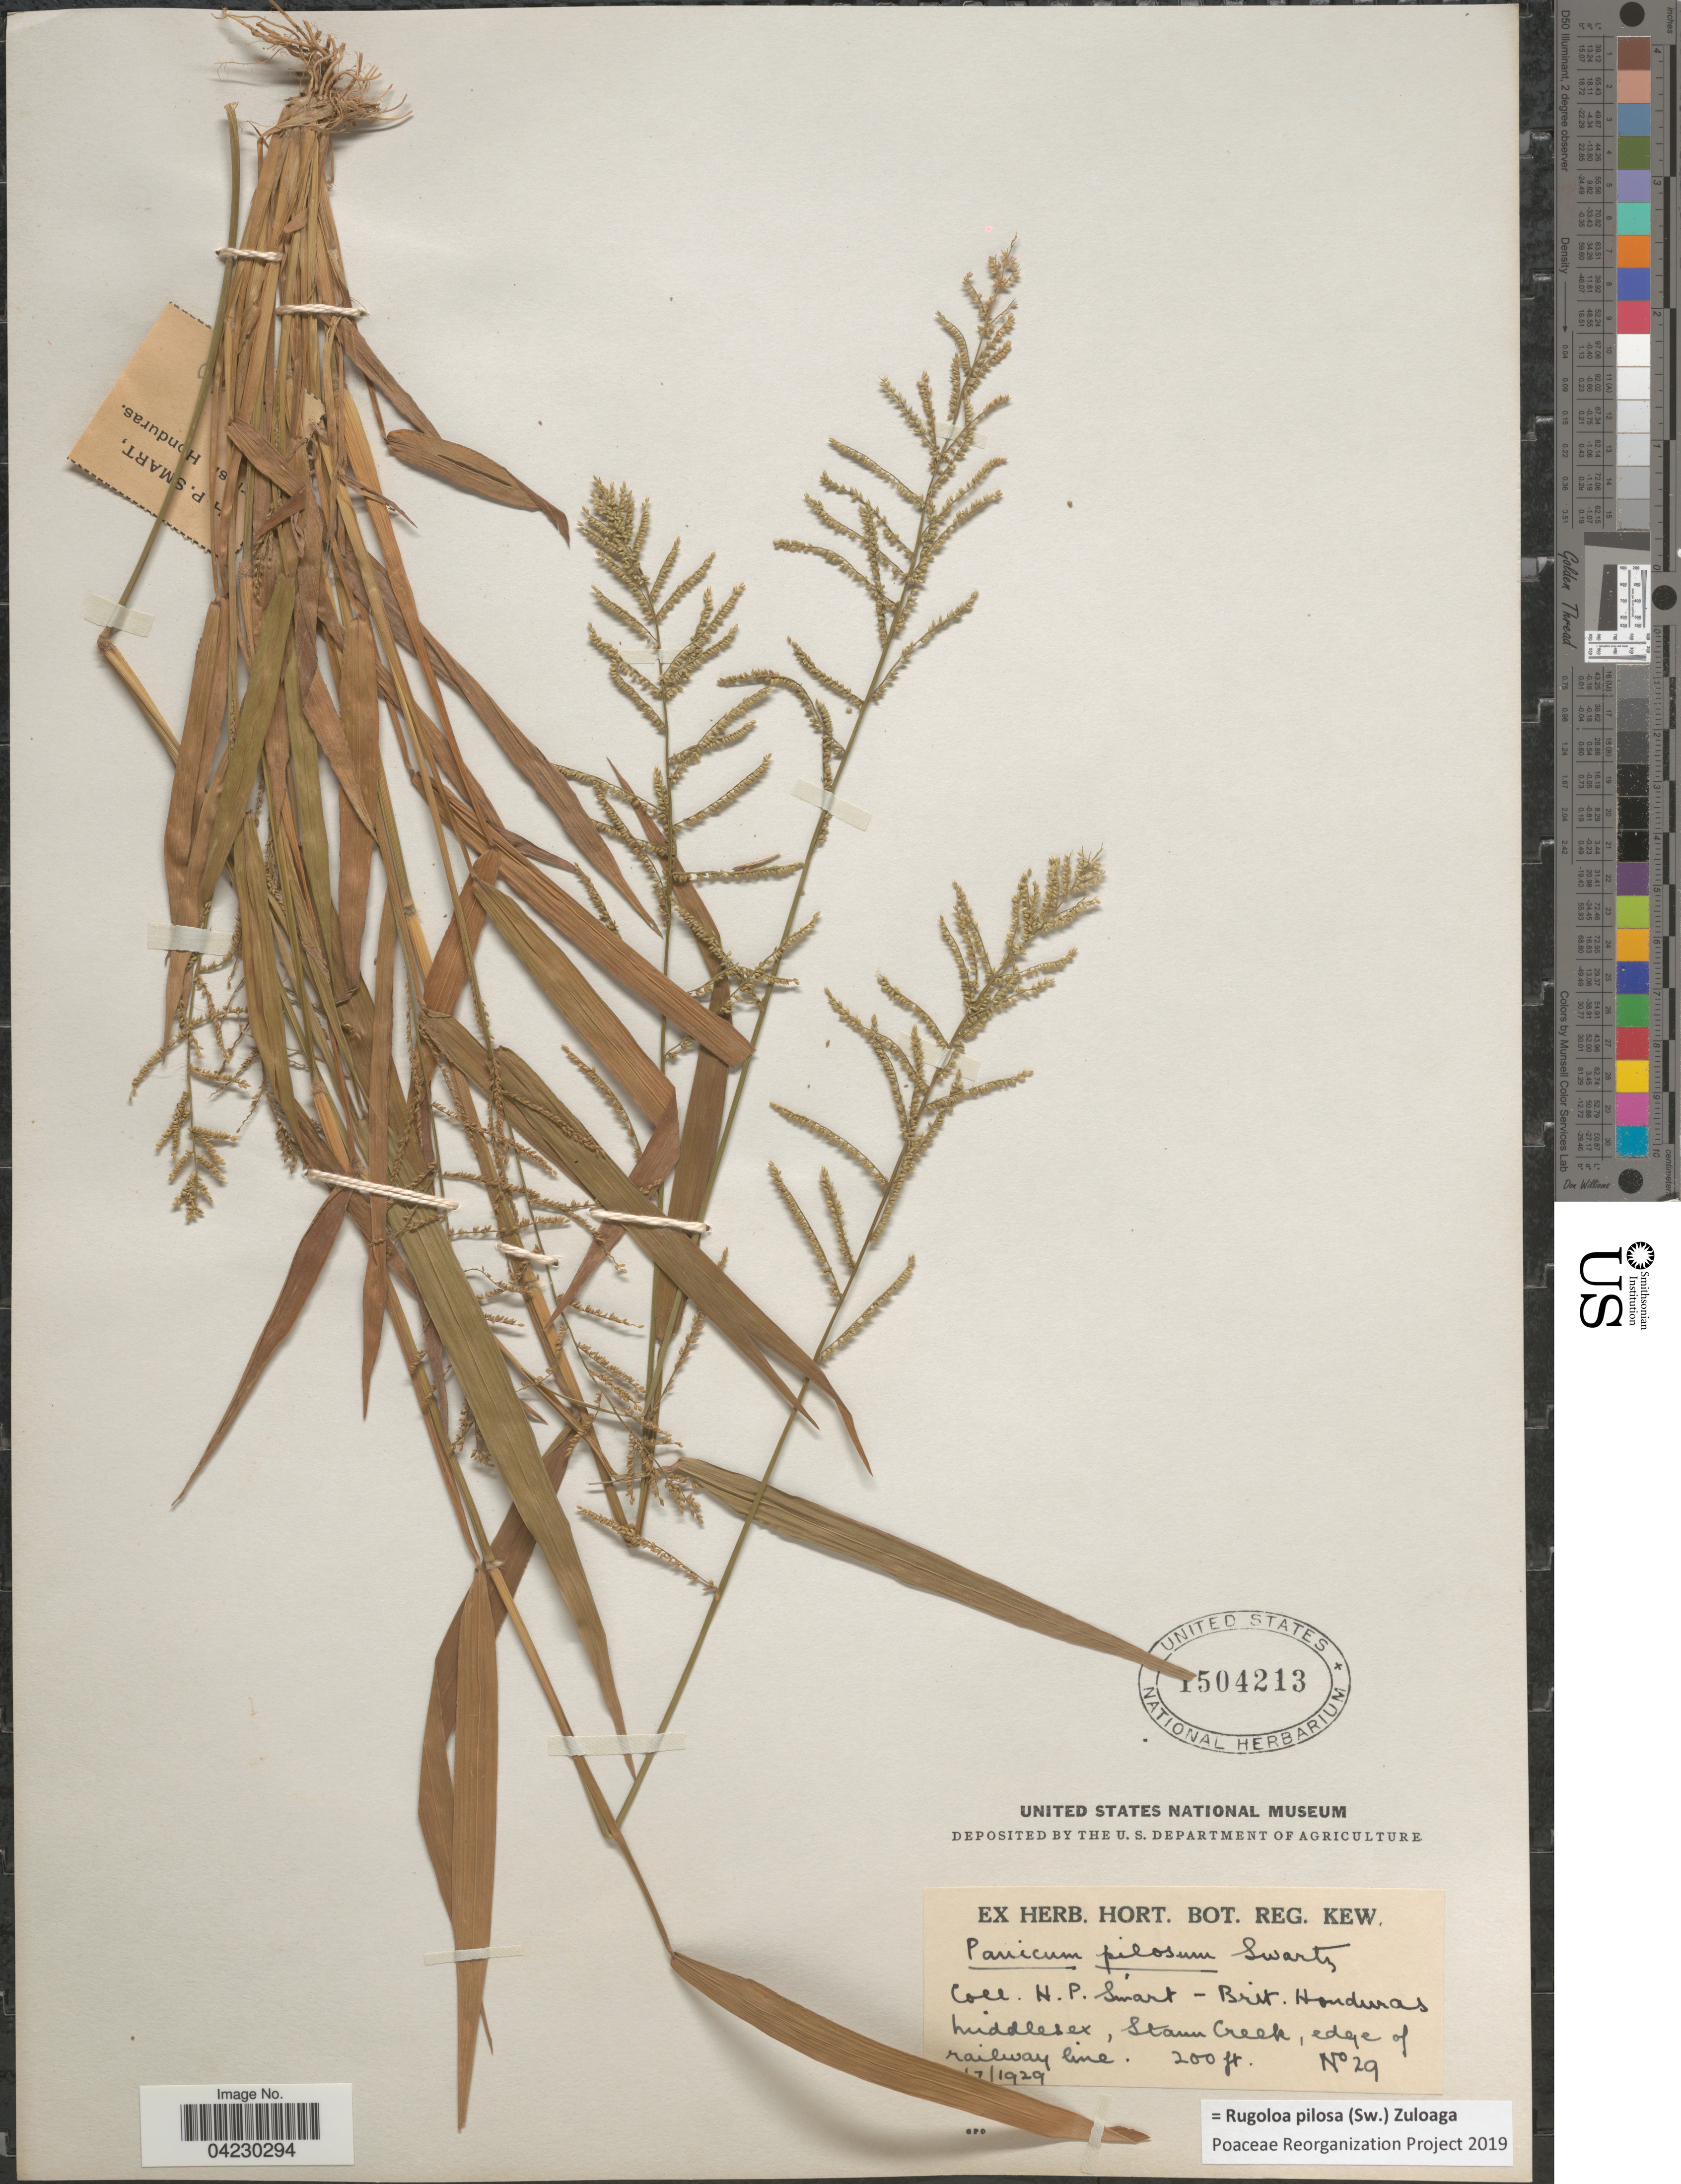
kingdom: Plantae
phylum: Tracheophyta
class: Liliopsida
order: Poales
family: Poaceae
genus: Rugoloa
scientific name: Rugoloa pilosa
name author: (Sw.) Zuloaga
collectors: H. Smart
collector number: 29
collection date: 1929-07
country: Belize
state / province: Stann Creek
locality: Brit. Honduras. Middlesex, Stann Creek, edge of railway line.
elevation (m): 61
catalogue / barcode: US 1504213